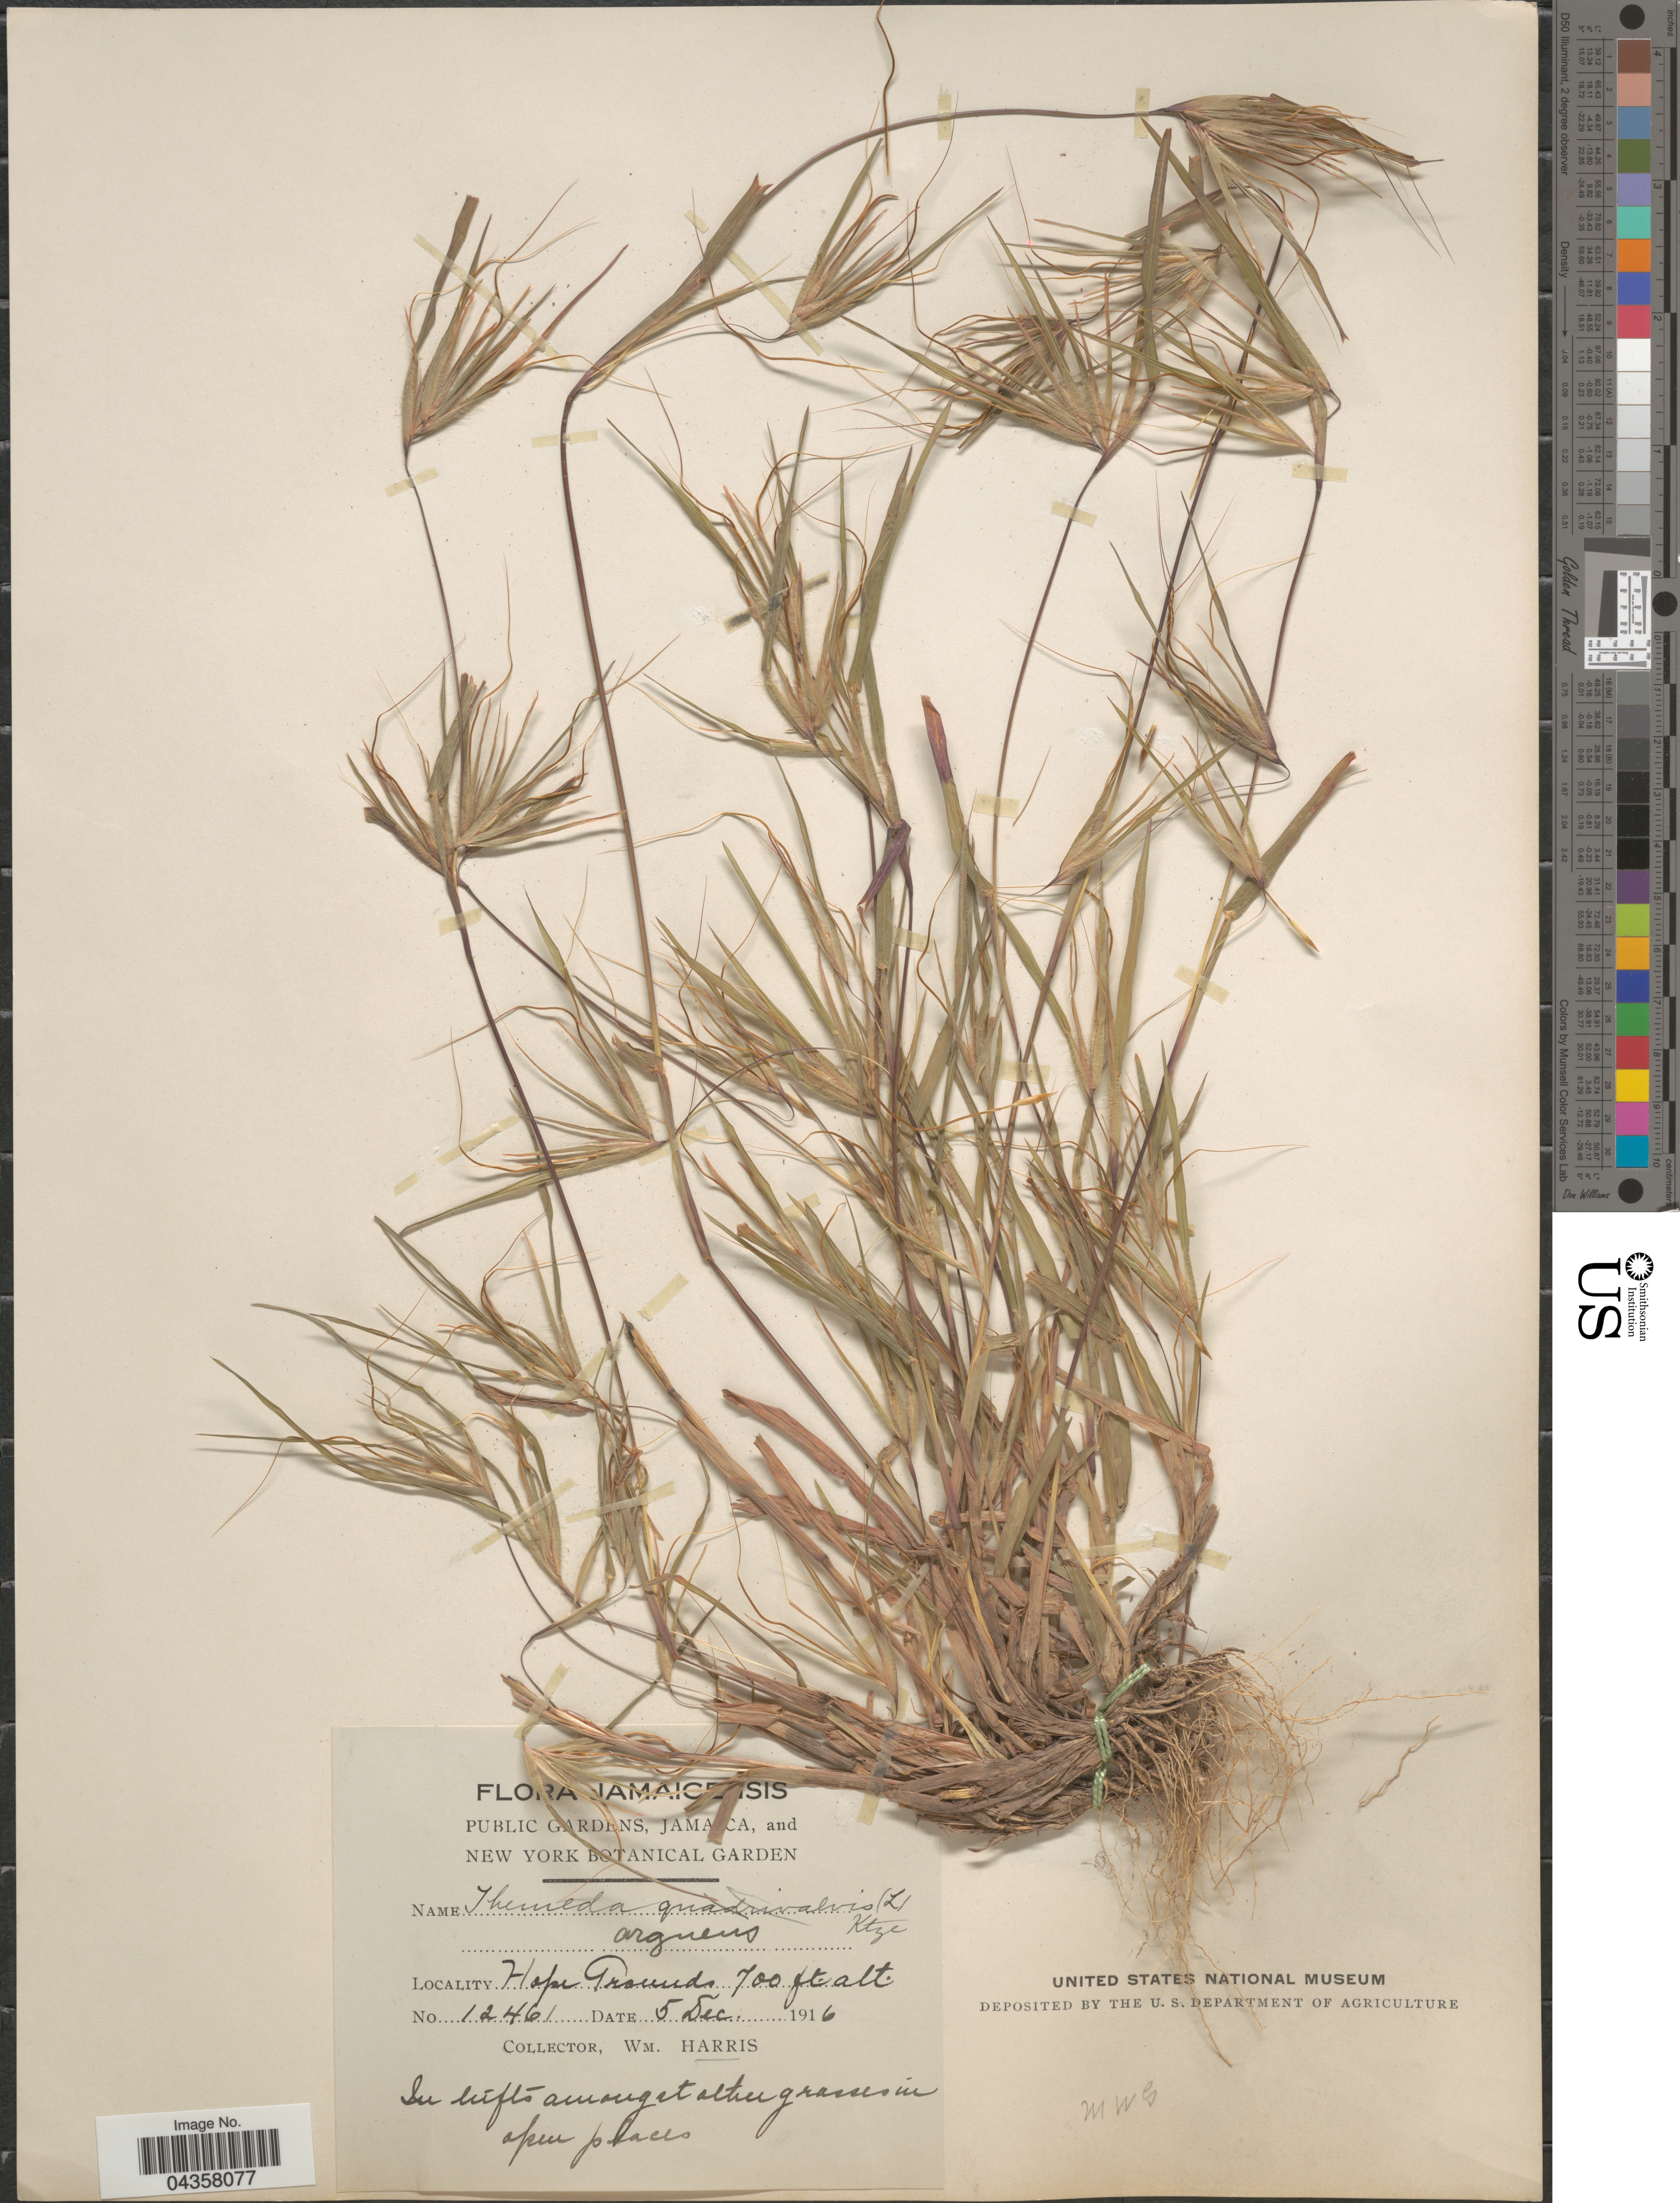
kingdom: Plantae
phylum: Tracheophyta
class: Liliopsida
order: Poales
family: Poaceae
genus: Themeda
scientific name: Themeda arguens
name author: (L.) Hack.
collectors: W. H. Harris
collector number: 12461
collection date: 1916-12-05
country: Jamaica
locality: Hope Grounds.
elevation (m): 213